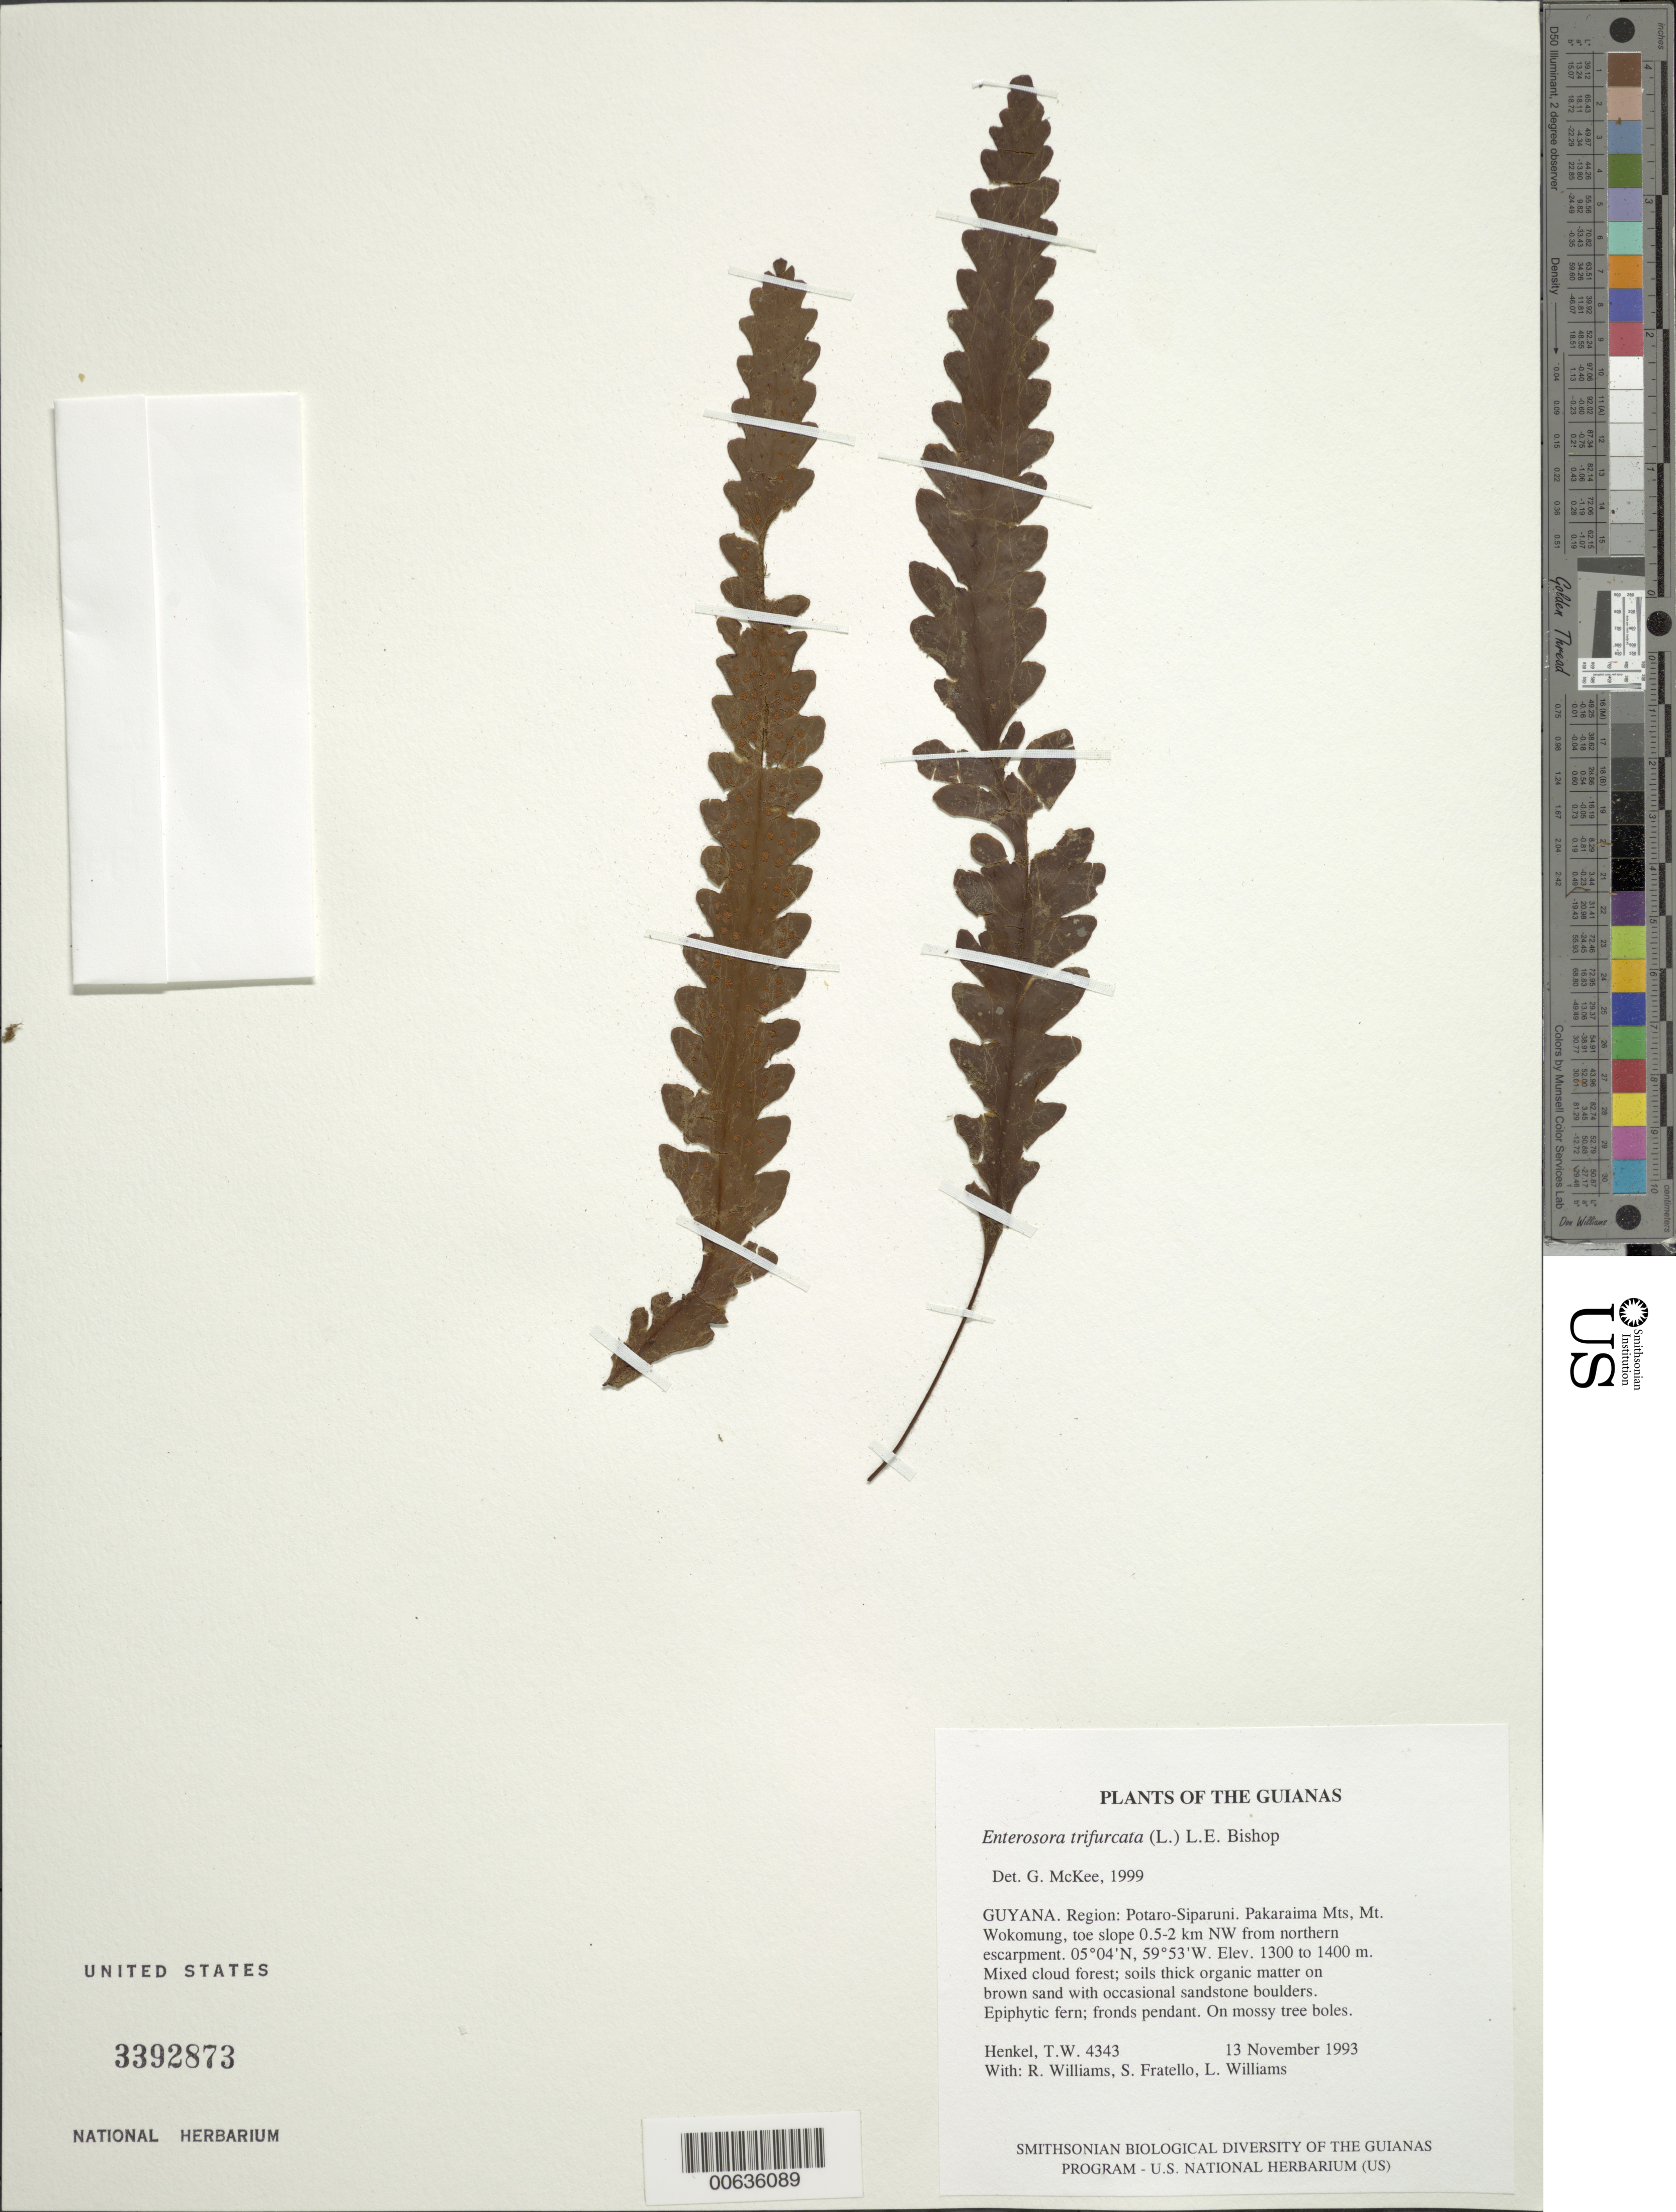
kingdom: Plantae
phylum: Tracheophyta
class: Polypodiopsida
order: Polypodiales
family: Polypodiaceae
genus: Enterosora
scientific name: Enterosora trifurcata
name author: (L.) L.E. Bishop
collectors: T. Henkel, R. Williams, S. Fratello & L. Williams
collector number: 4343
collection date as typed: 13 November 1993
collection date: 1993-11-13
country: Guyana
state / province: Potaro-Siparuni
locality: Pakaraima Mts, Mt. Wokomung, toe slope 0.5-2 km NW from northern escarpment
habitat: Mixed cloud forest; soils thick organic matter on brown sand with occasional sandstone boulders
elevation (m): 1300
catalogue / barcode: US 3392873